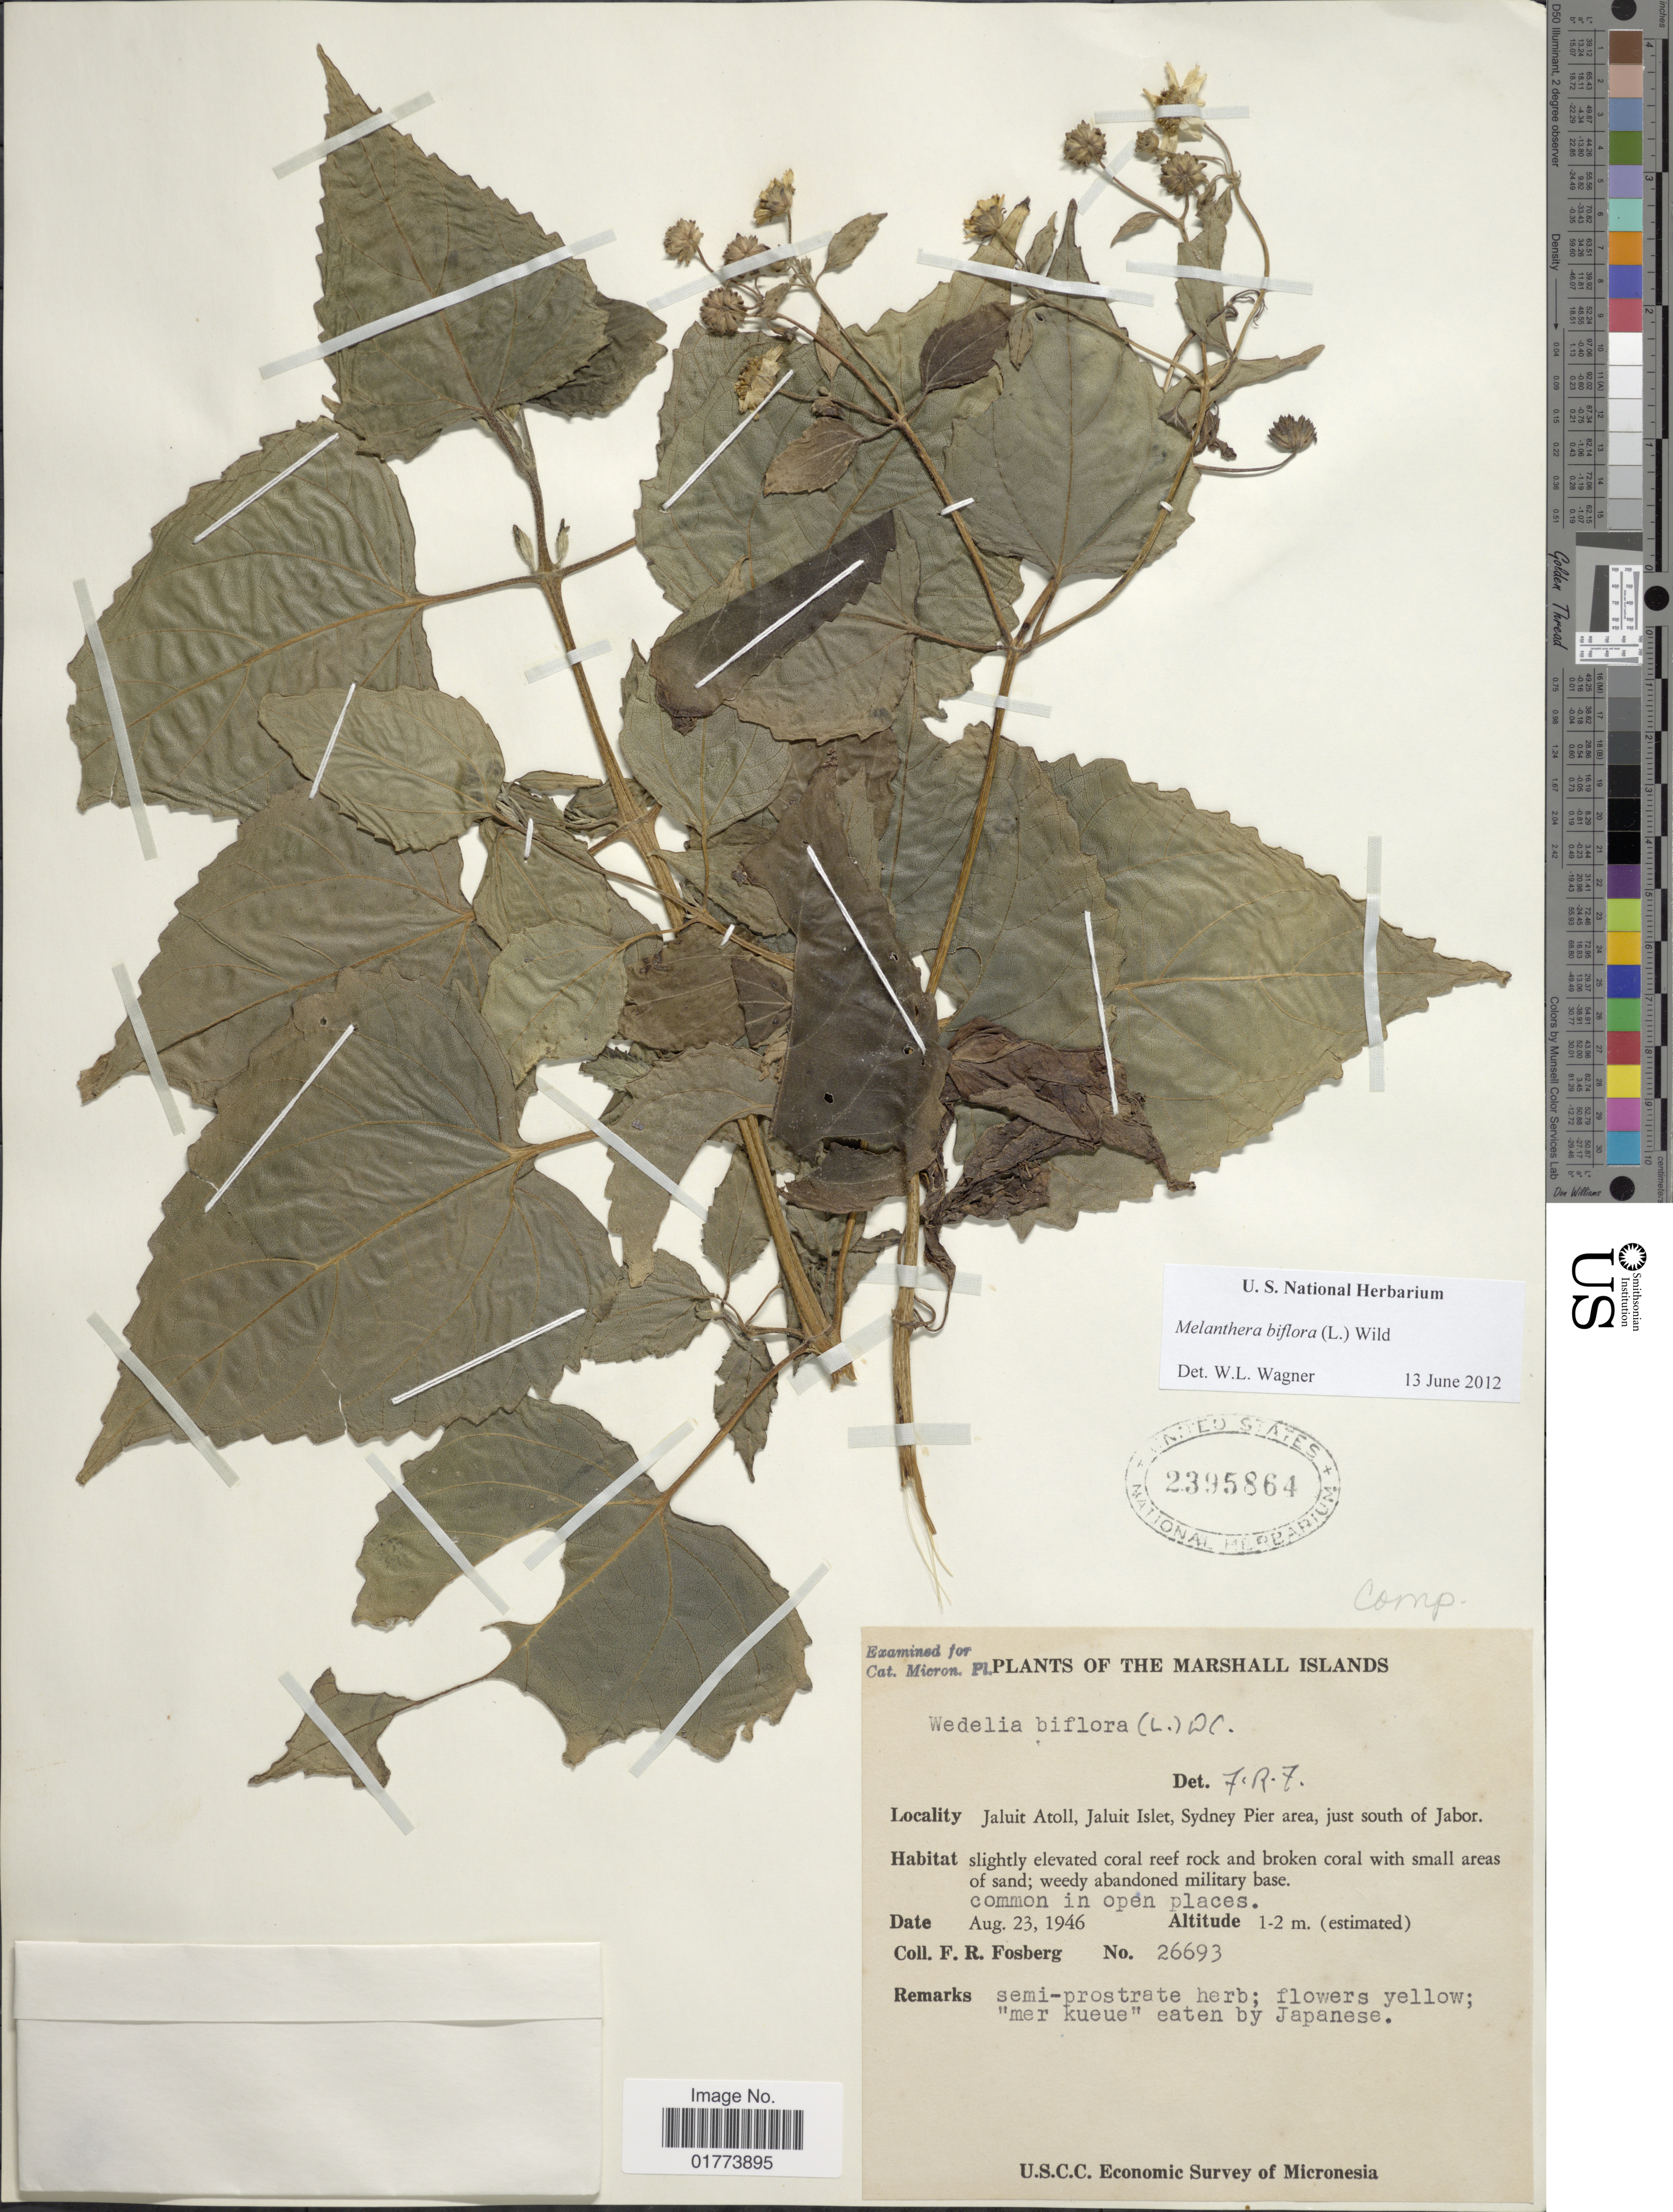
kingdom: Plantae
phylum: Tracheophyta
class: Magnoliopsida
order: Asterales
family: Asteraceae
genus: Wollastonia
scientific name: Wollastonia biflora var. biflora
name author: (L.) DC.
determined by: Wagner, W. L., (BOT), Smithsonian Institution - National Museum of Natural History (UNITED STATES)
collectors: F. R. Fosberg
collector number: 26693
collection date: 1946-08-23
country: Marshall Islands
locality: Jaluit Atoll, Jaluit Islet, Sydney Pier area, just south of Jabor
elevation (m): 1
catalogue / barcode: US 2395864